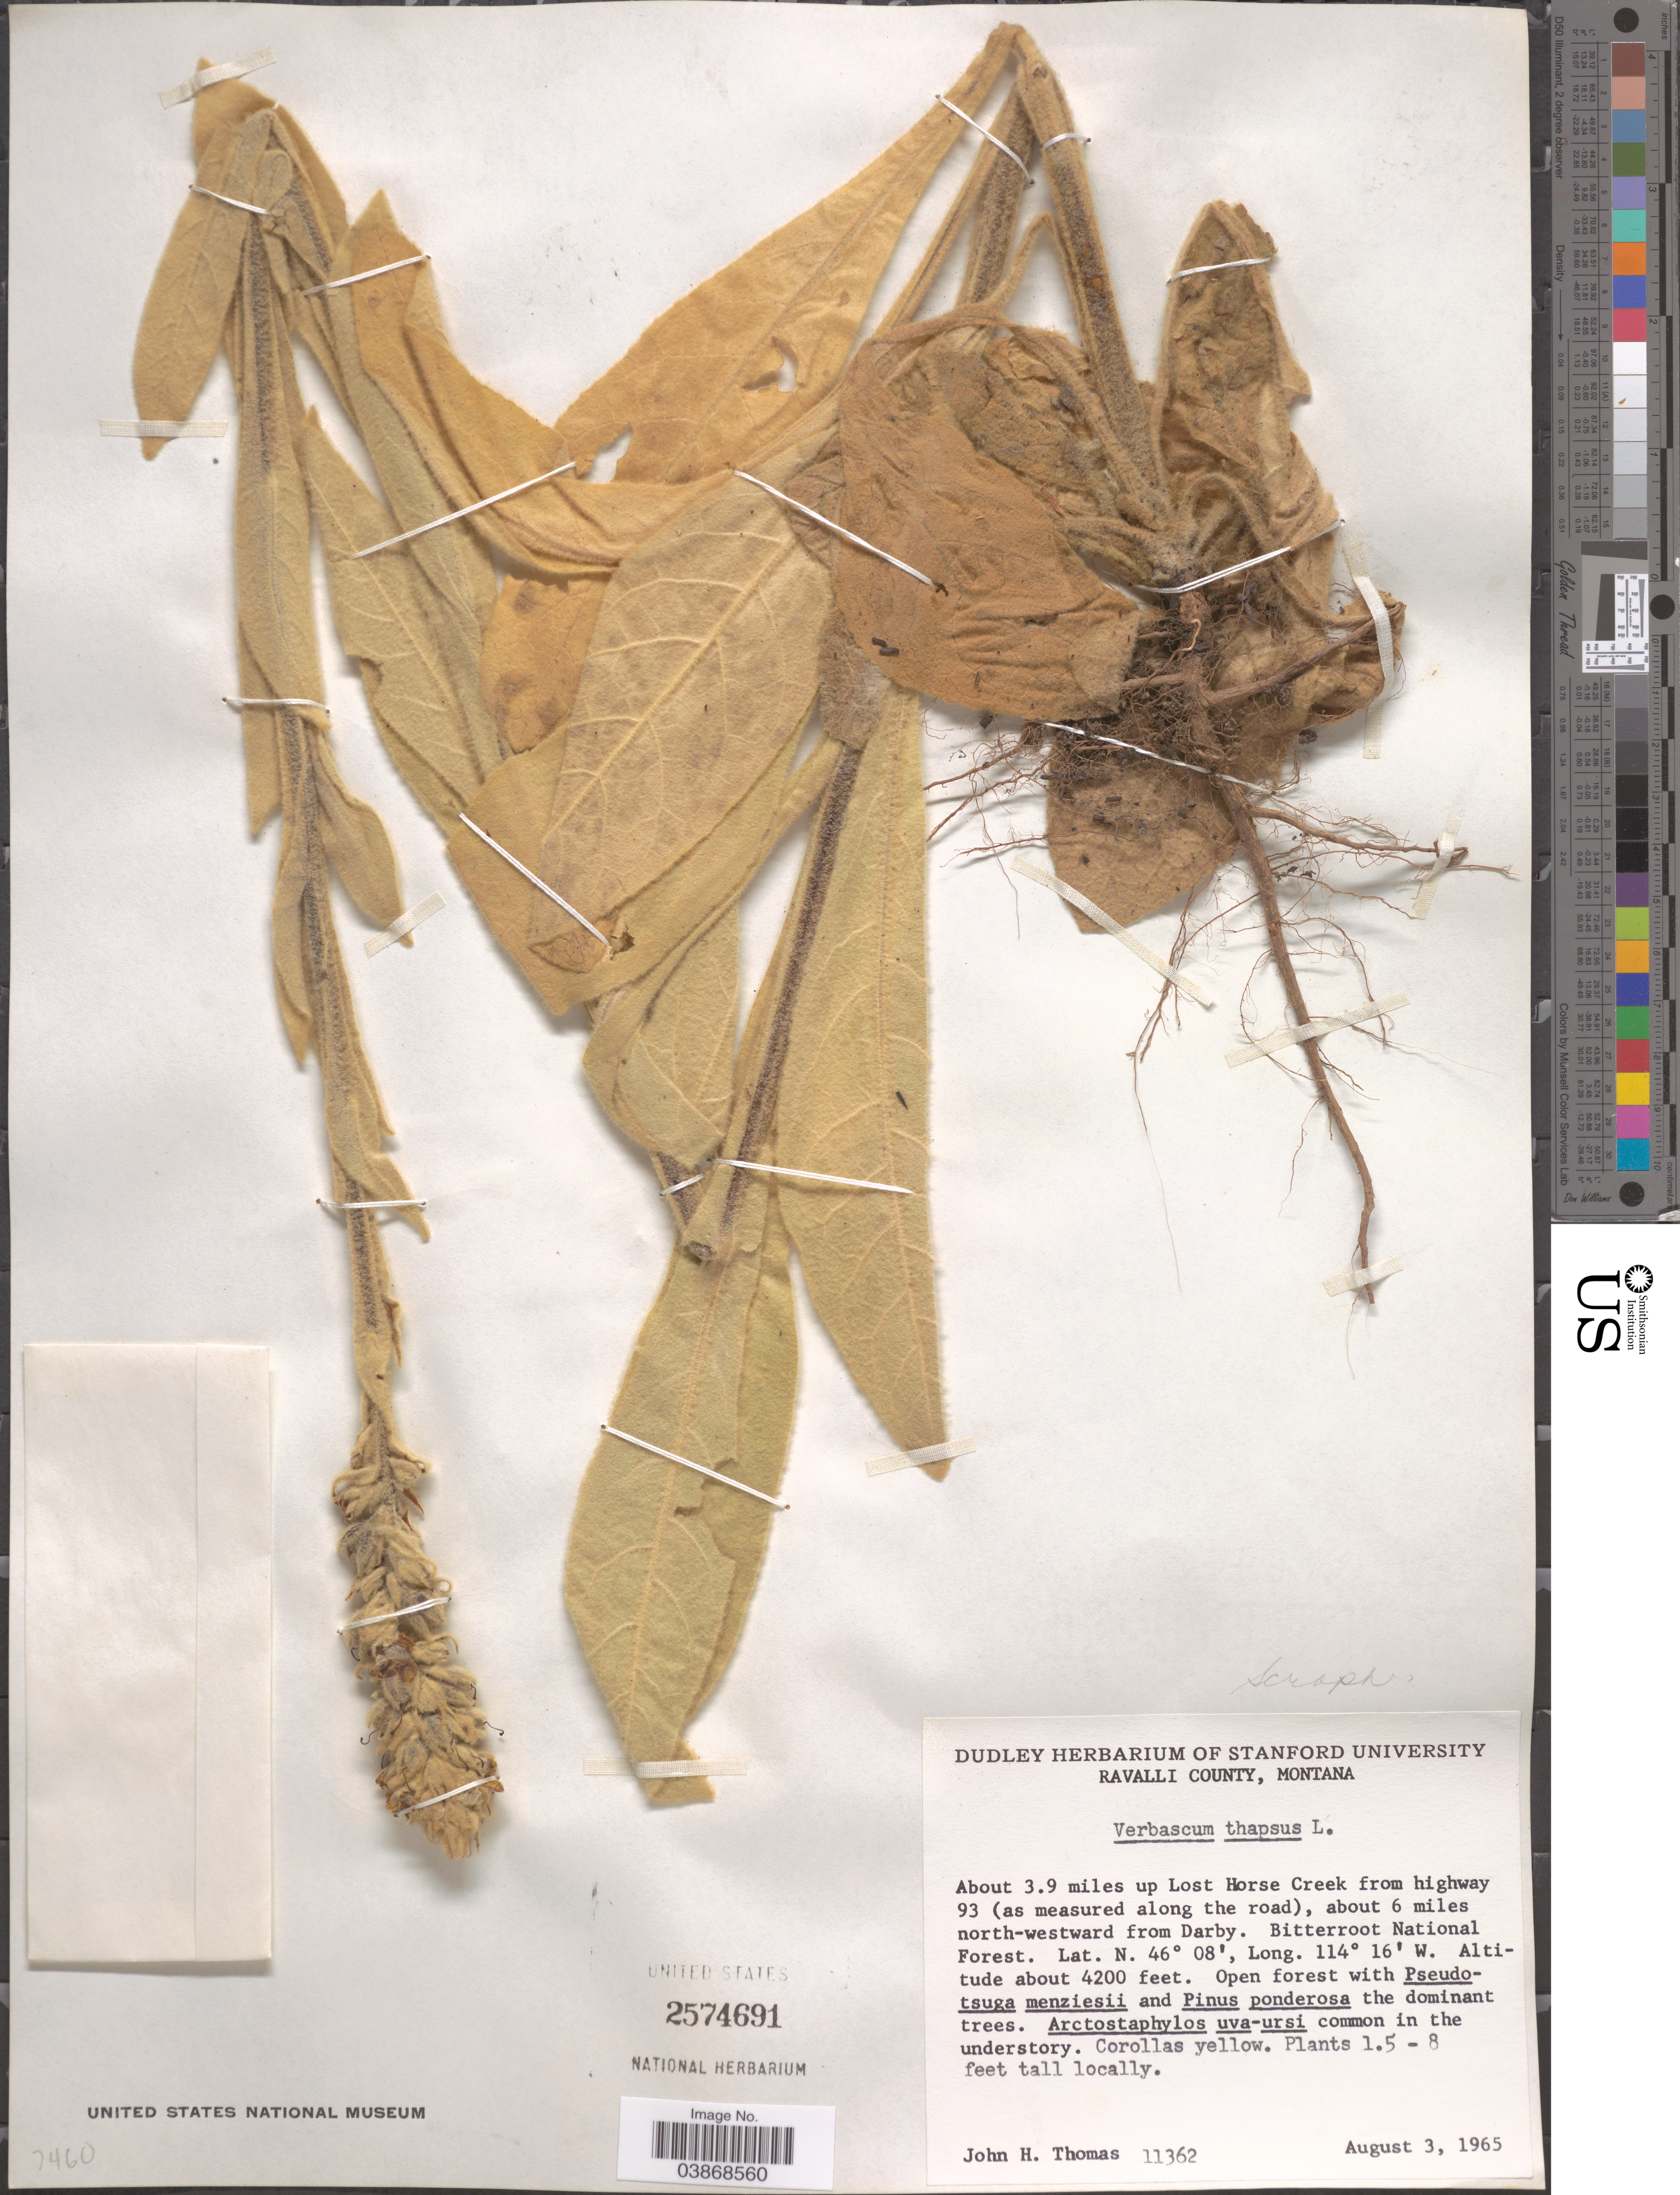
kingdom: Plantae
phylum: Tracheophyta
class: Magnoliopsida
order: Lamiales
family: Scrophulariaceae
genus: Verbascum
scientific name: Verbascum thapsus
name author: L.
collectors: J. H. Thomas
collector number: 11362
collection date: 1965-08-03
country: United States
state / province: Montana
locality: Ravalli County. About 3.9 miles up Lost Horse Creek from highway 93 (as measured along the road), about 6 miles north-westward from Darby. Bitterroot National Forest.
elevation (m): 1280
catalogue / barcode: US 2574691